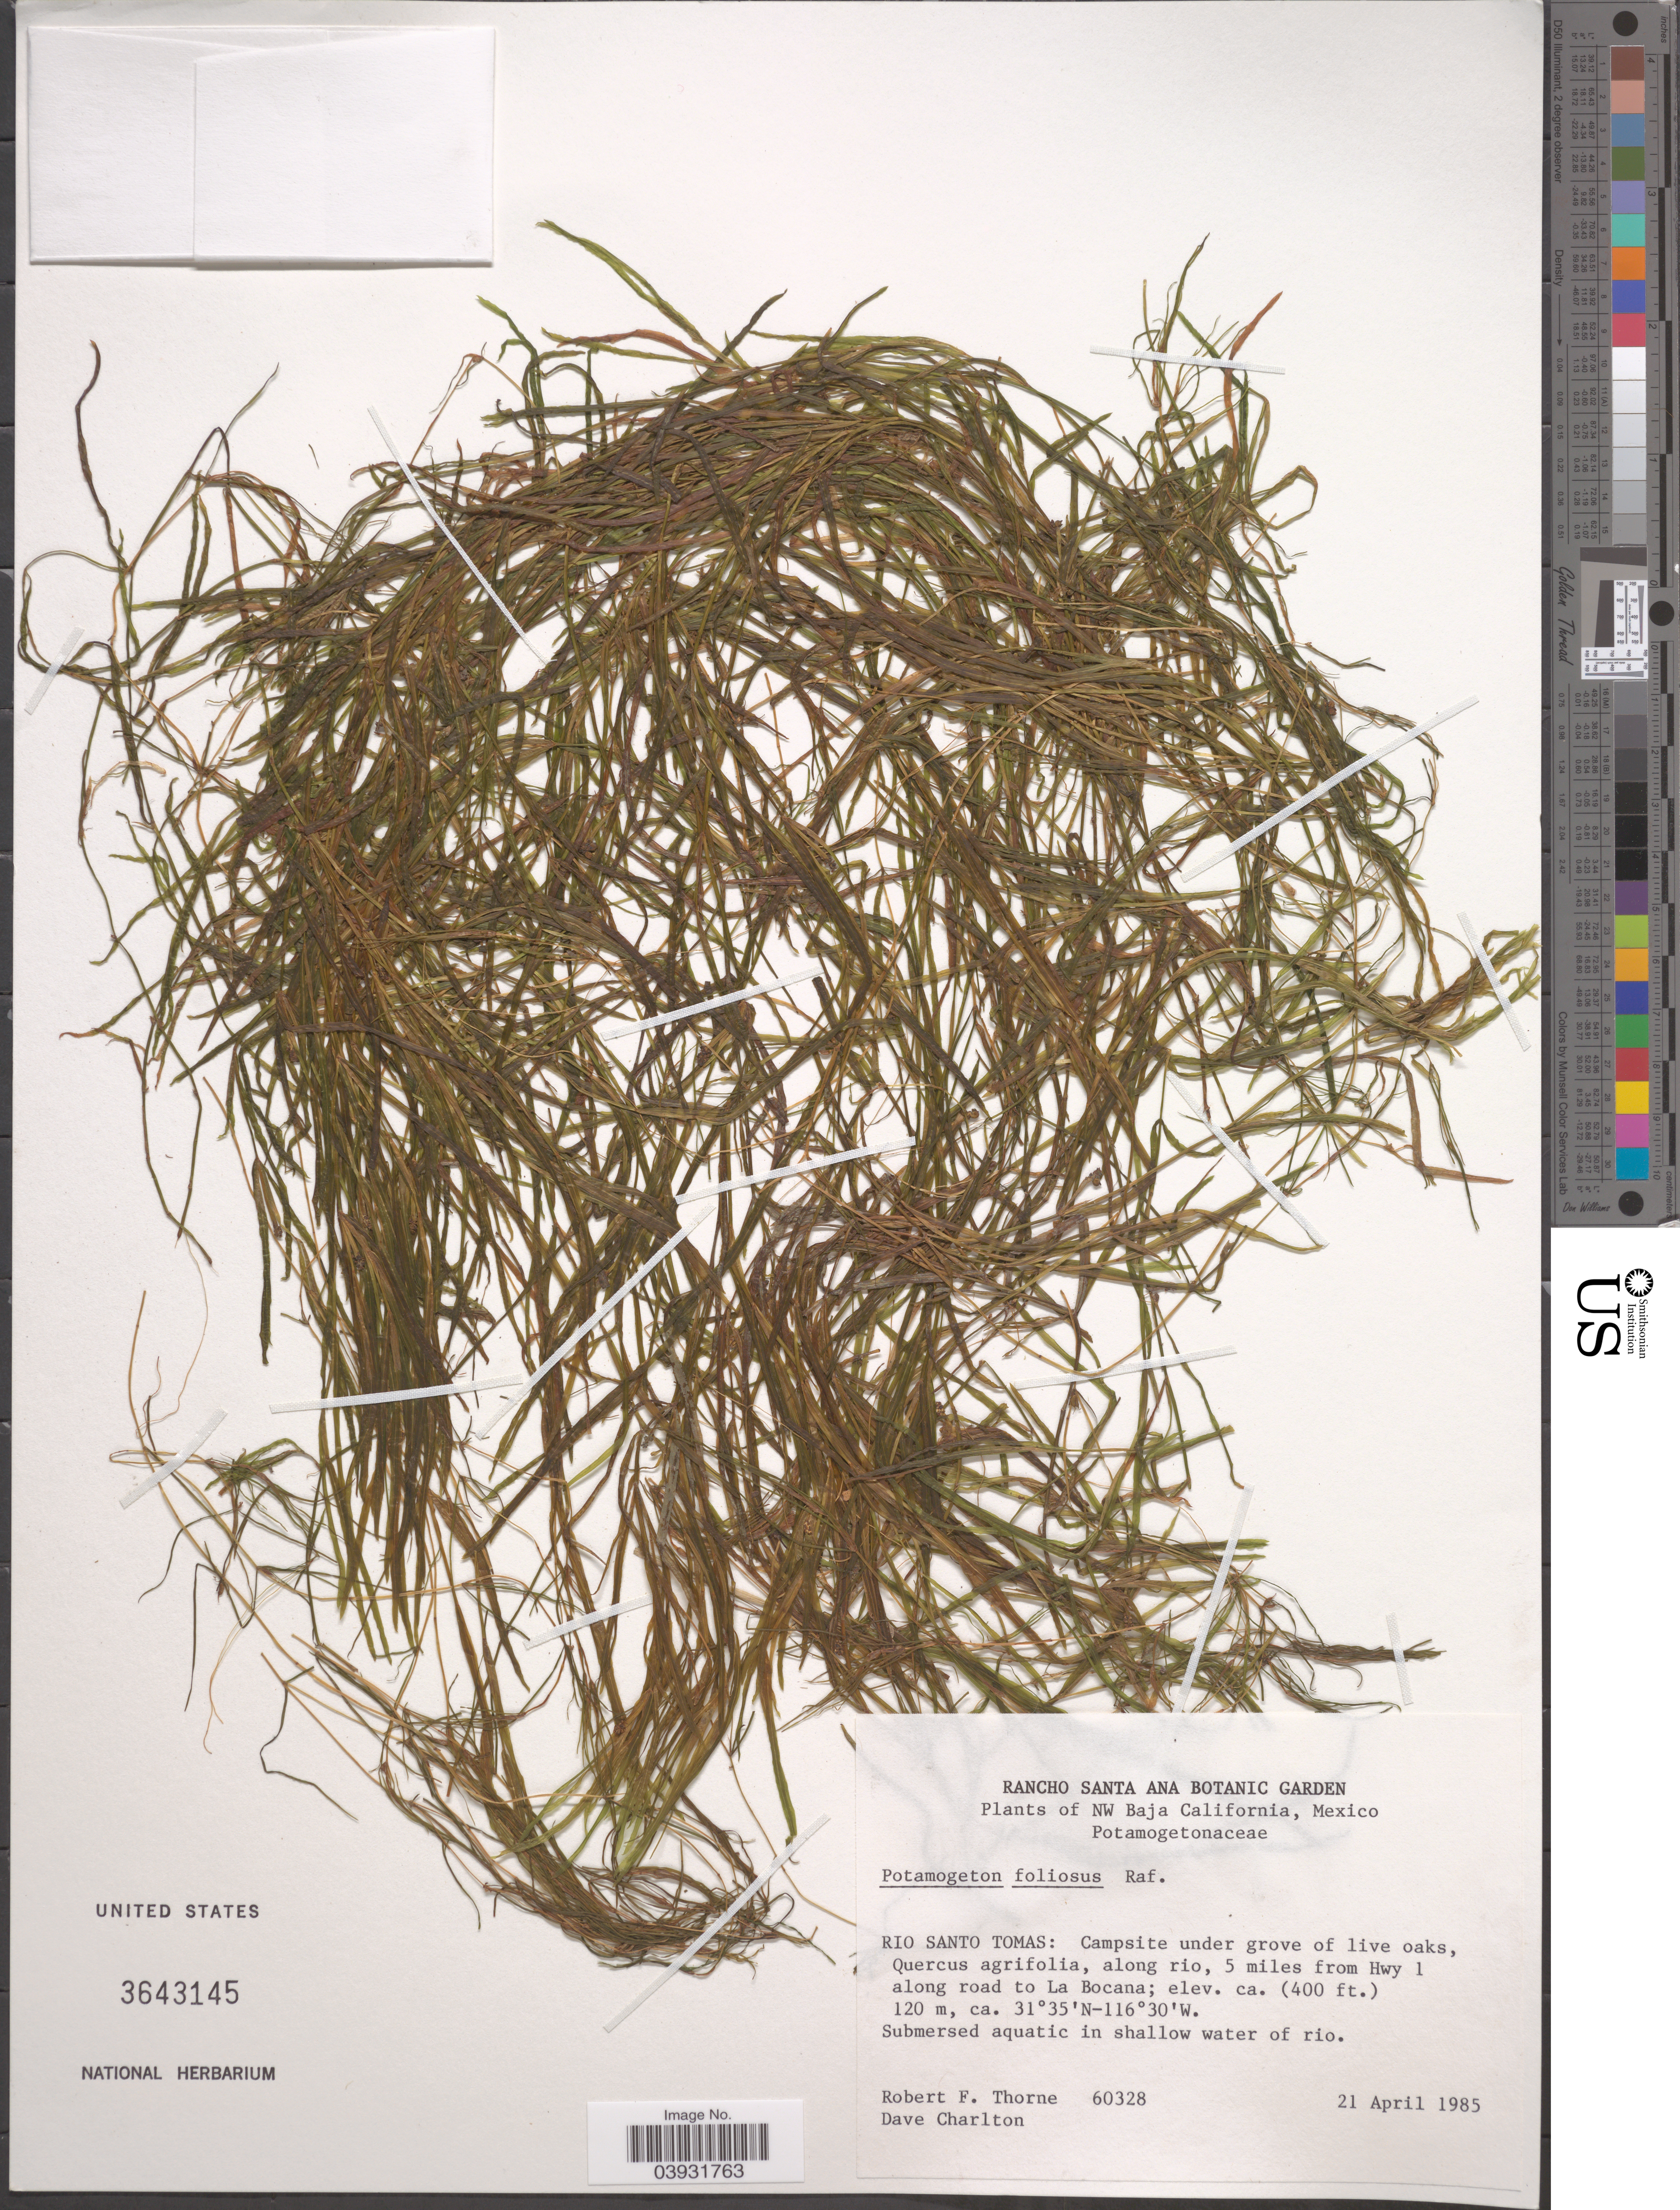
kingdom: Plantae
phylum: Tracheophyta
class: Liliopsida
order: Alismatales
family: Potamogetonaceae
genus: Potamogeton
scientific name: Potamogeton foliosus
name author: Raf.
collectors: R. F. Thorne & D. Charlton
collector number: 60328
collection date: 1985-04-21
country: Mexico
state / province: Baja California Norte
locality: NW Baja California. Rio Santo Tomas: Campsite under grove of live oaks, along rio, 5 miles from Hwy 1 along road to La Bocana.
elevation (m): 122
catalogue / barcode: US 3643145